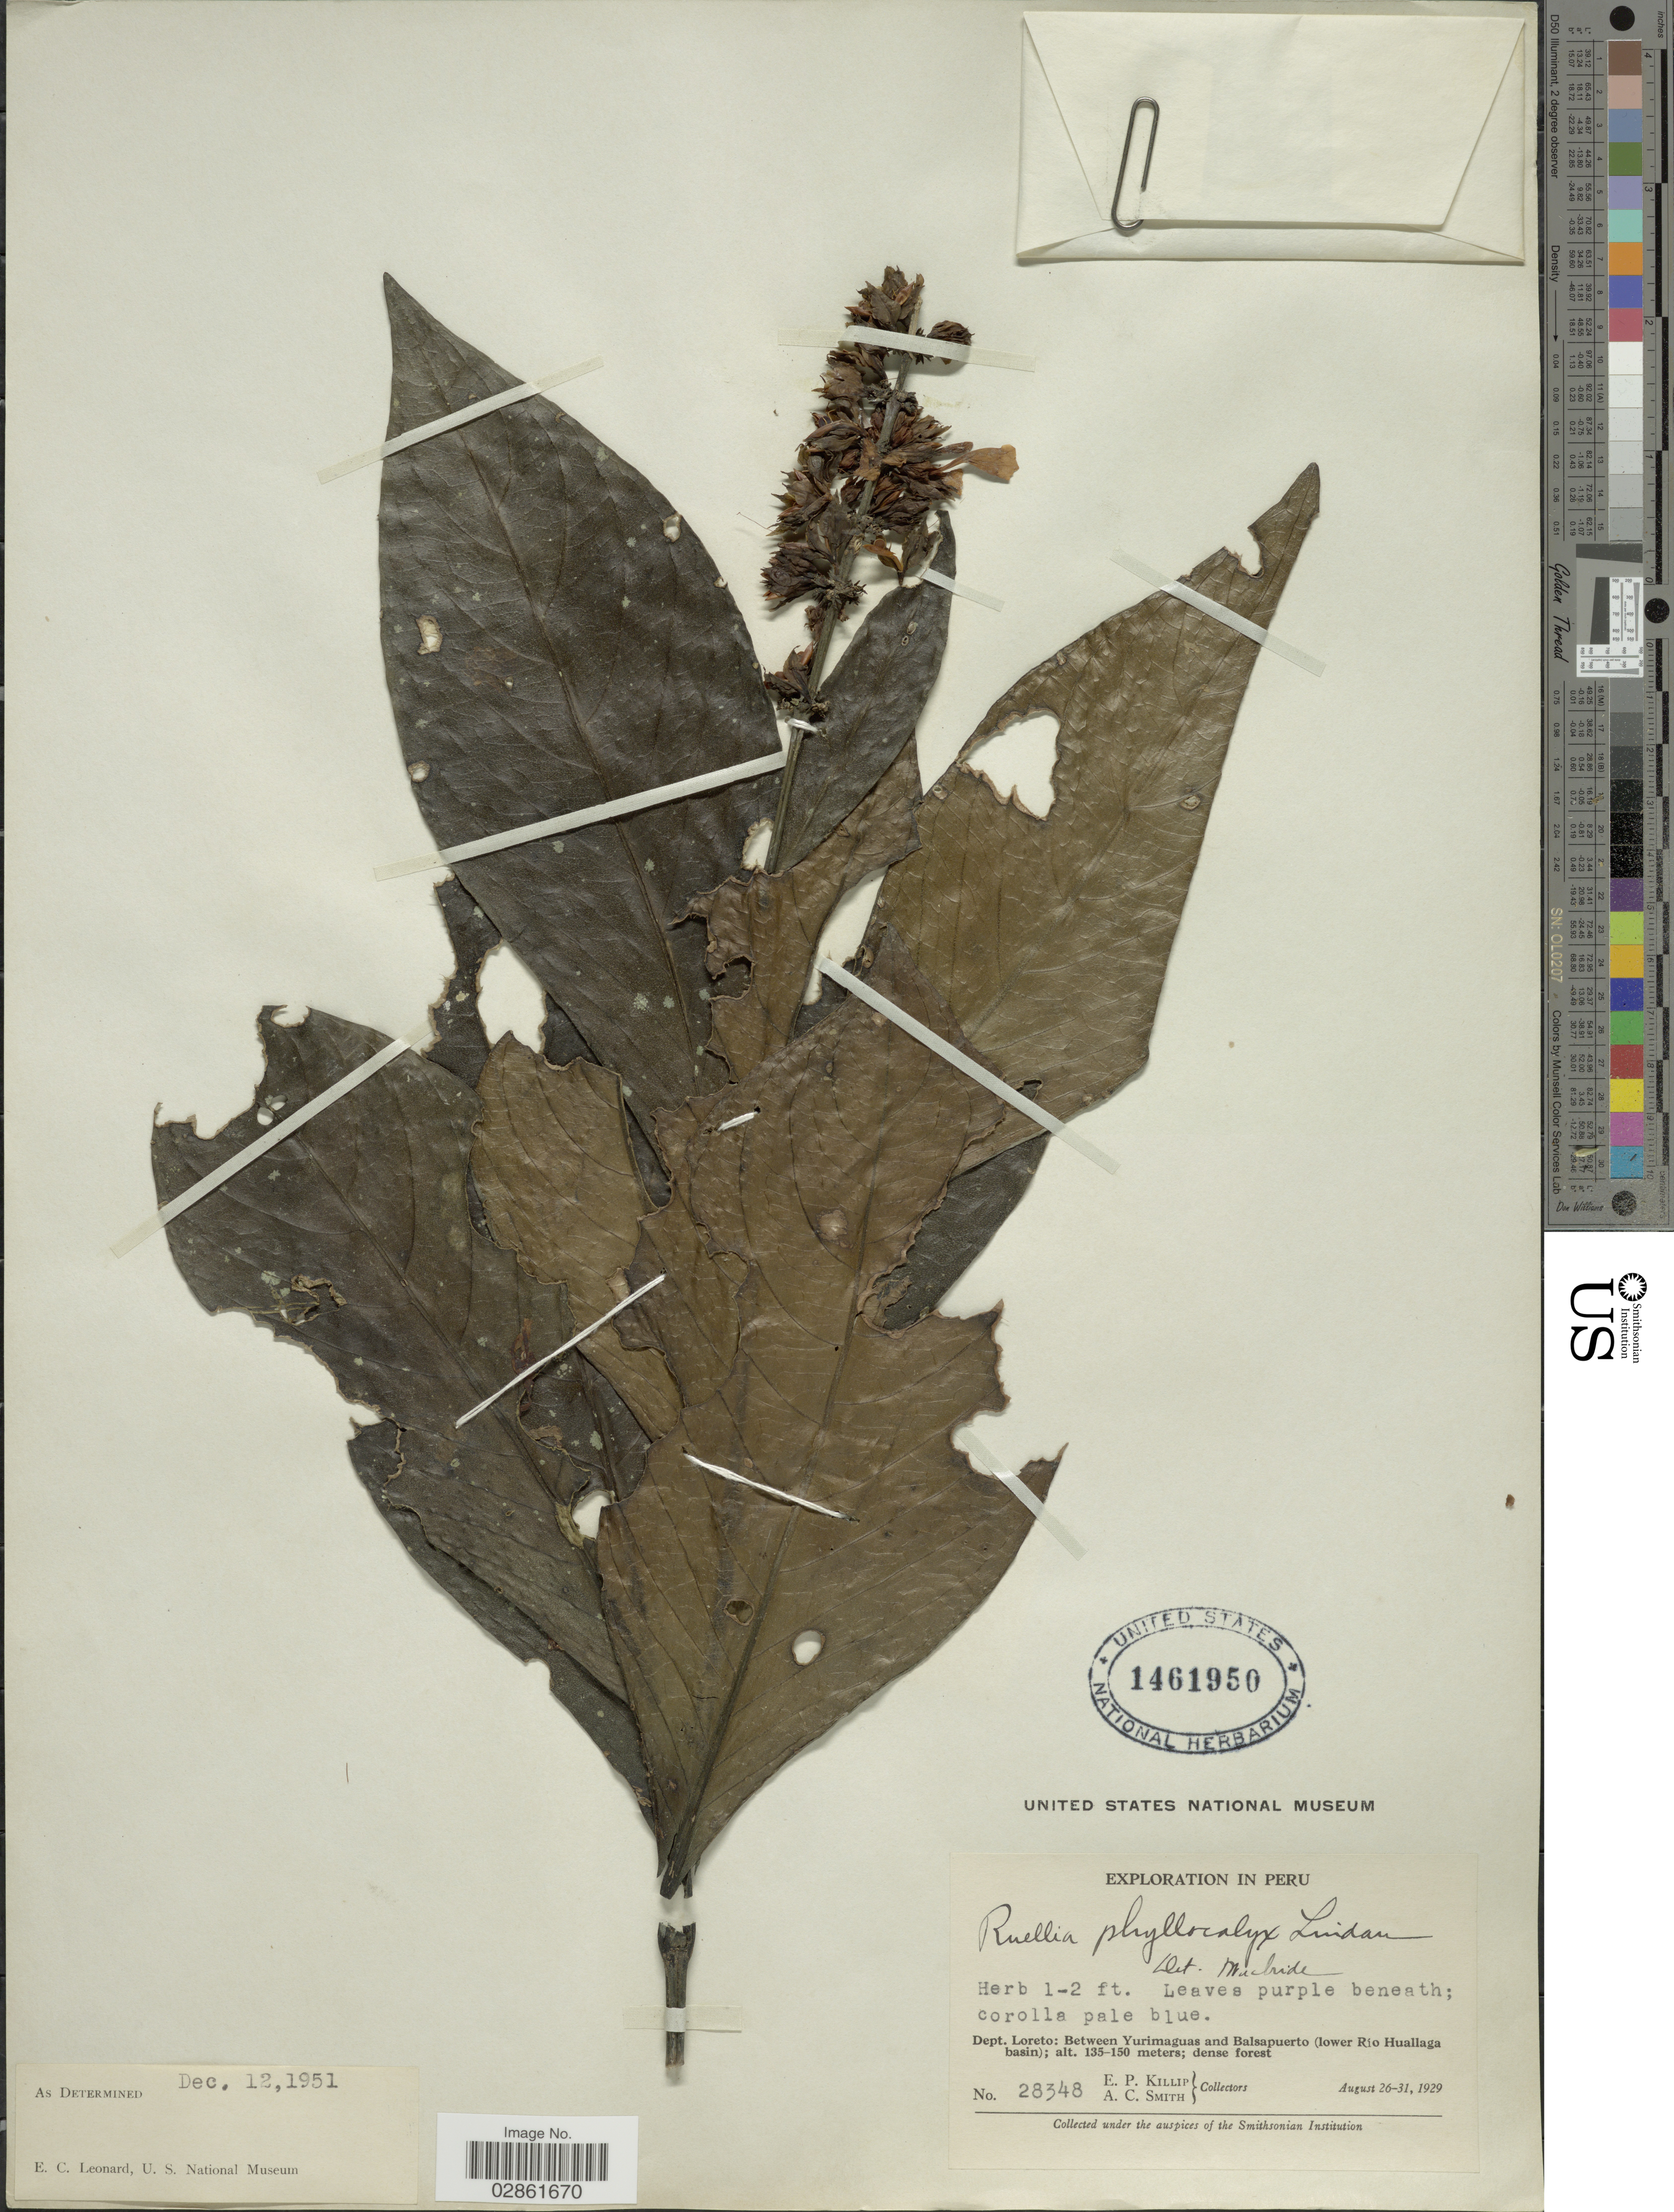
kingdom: Plantae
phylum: Tracheophyta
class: Magnoliopsida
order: Lamiales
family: Acanthaceae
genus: Ruellia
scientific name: Ruellia phyllocalyx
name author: Lindau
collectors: E. P. Killip & A. C. Smith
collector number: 28348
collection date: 1929-08-26/1929-08-31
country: Peru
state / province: Loreto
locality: Dept. Loreto: Between Yurimaguas and Balsapuerto (lower Río Huallaga basin).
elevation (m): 135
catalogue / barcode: US 1461950